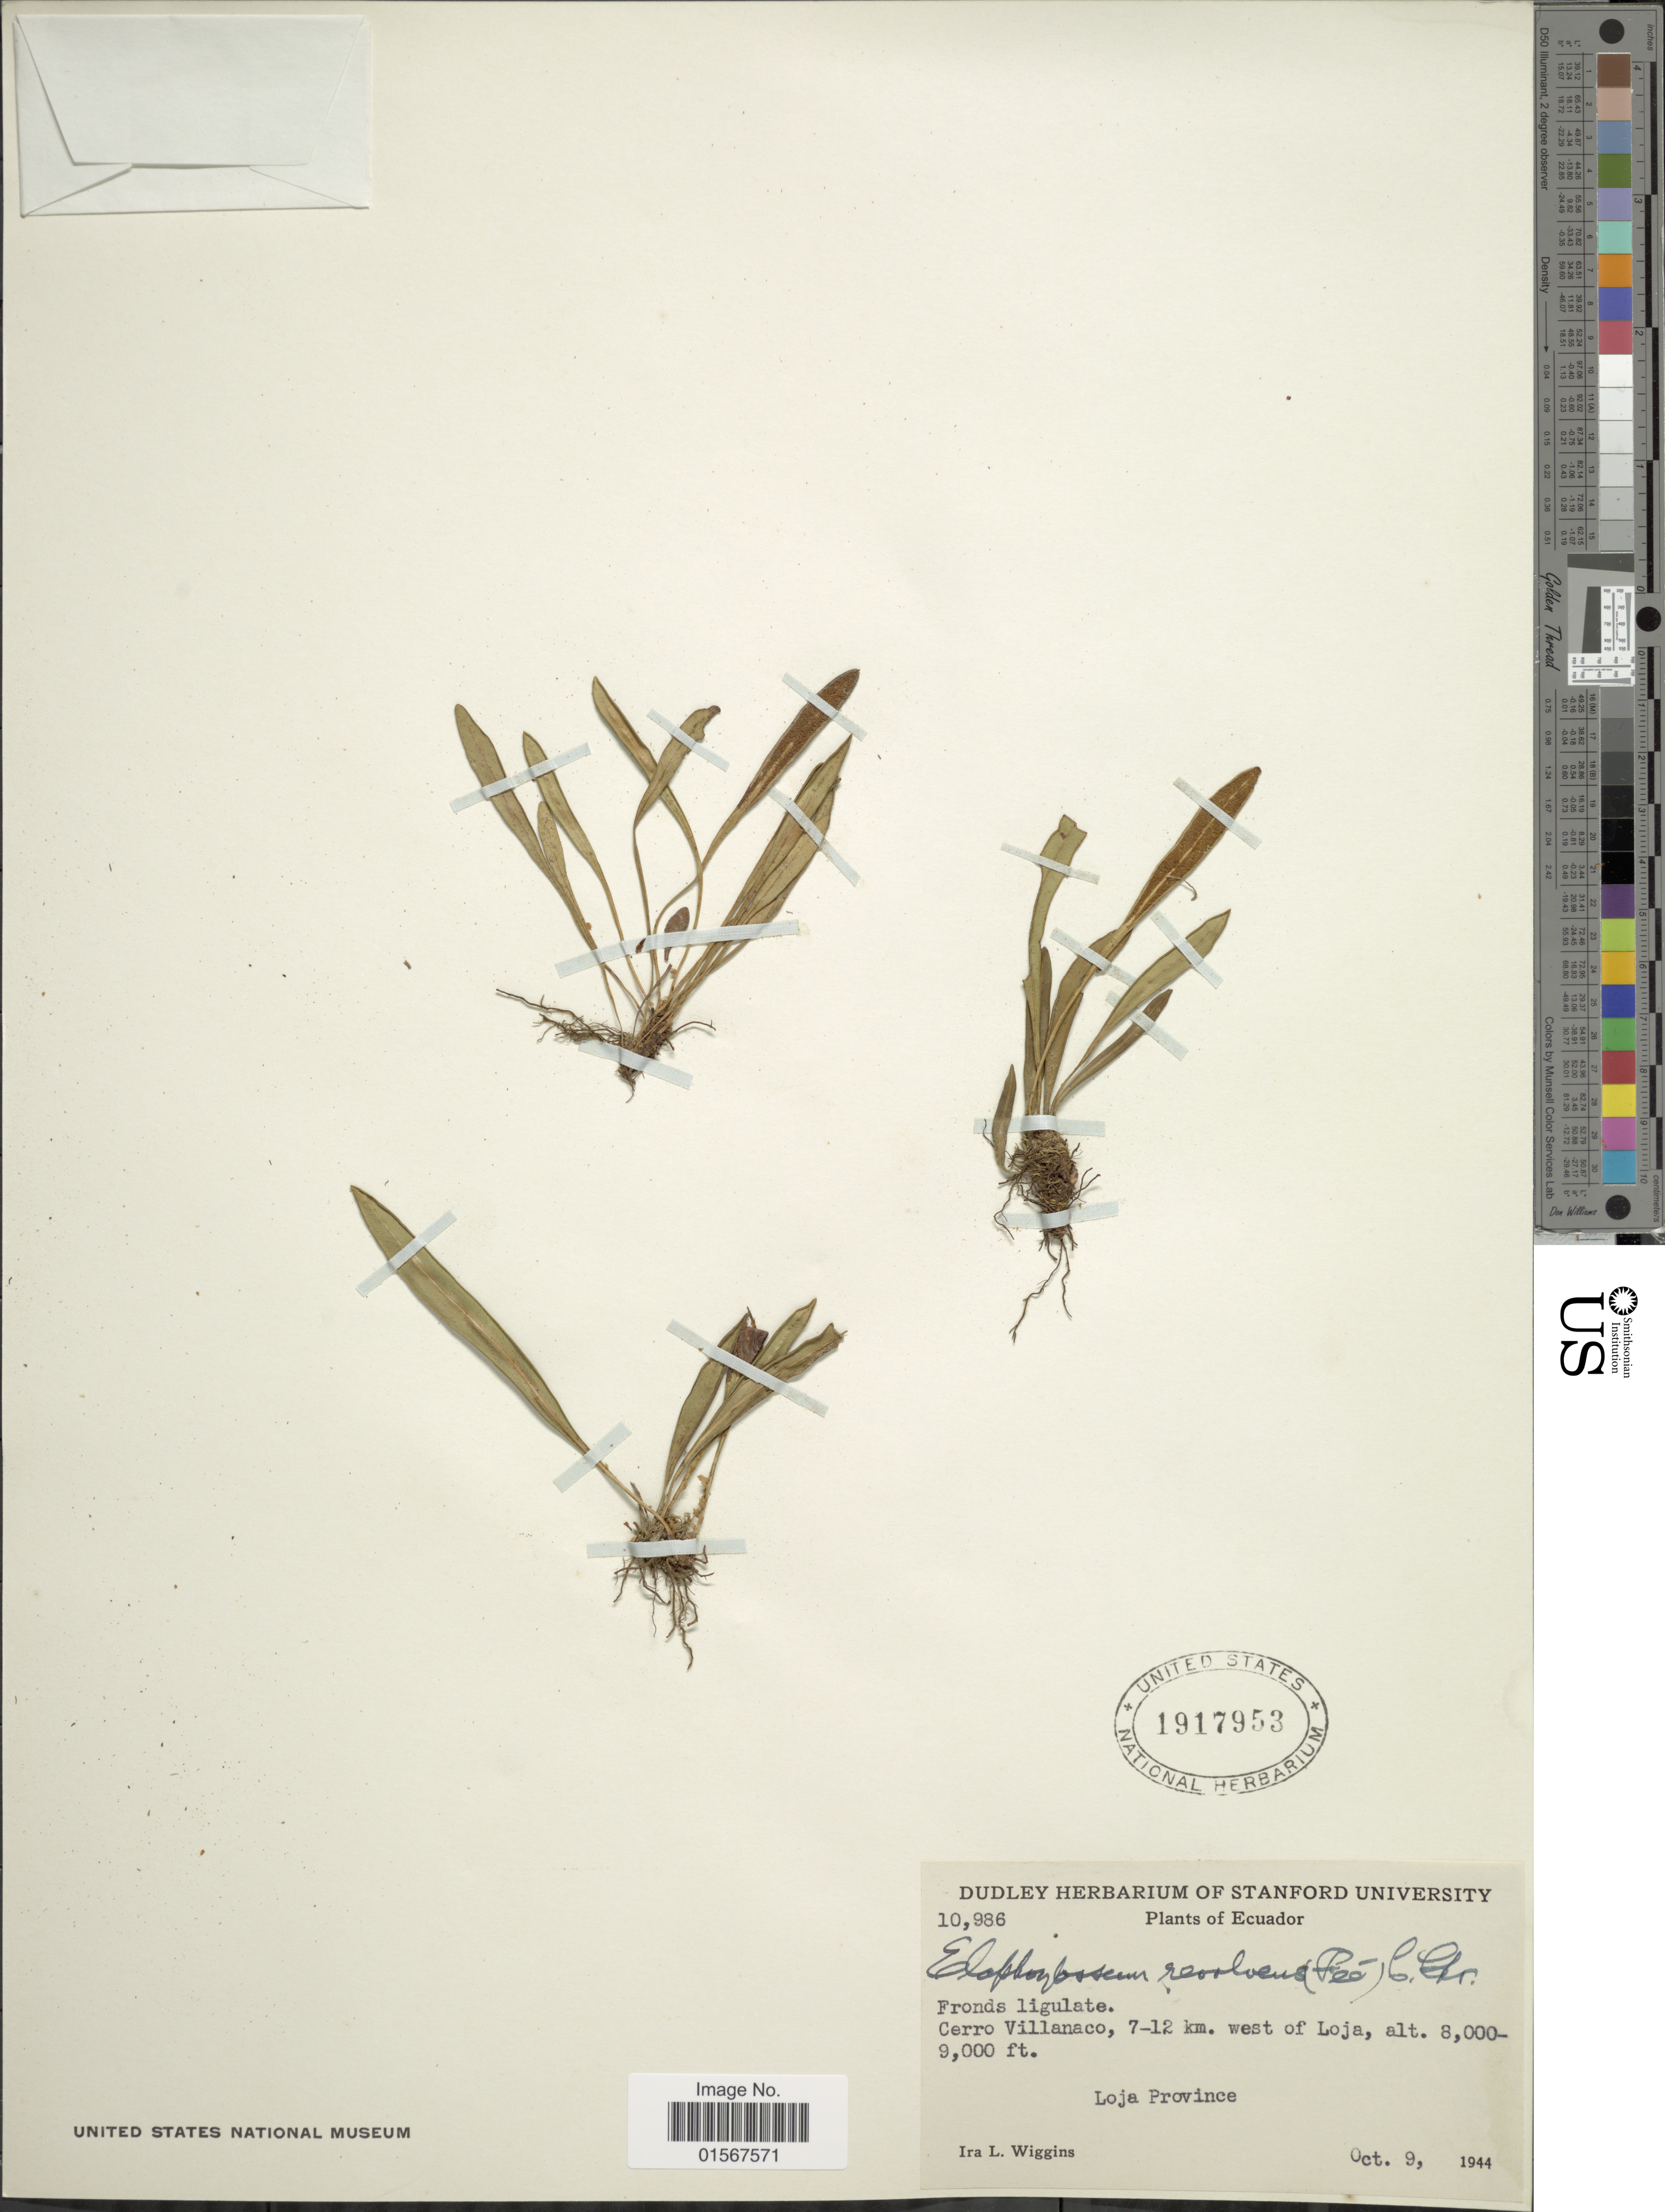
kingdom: Plantae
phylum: Tracheophyta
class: Polypodiopsida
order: Polypodiales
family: Dryopteridaceae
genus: Elaphoglossum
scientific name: Elaphoglossum revolvens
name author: (Fée) C. Chr.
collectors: I. L. Wiggins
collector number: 10986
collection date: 1944-10-09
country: Ecuador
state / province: Loja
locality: Eciuador, Cerro Villanaco, 7-12 km. west of Loja, Loja Province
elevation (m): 2438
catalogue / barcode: US 1917953